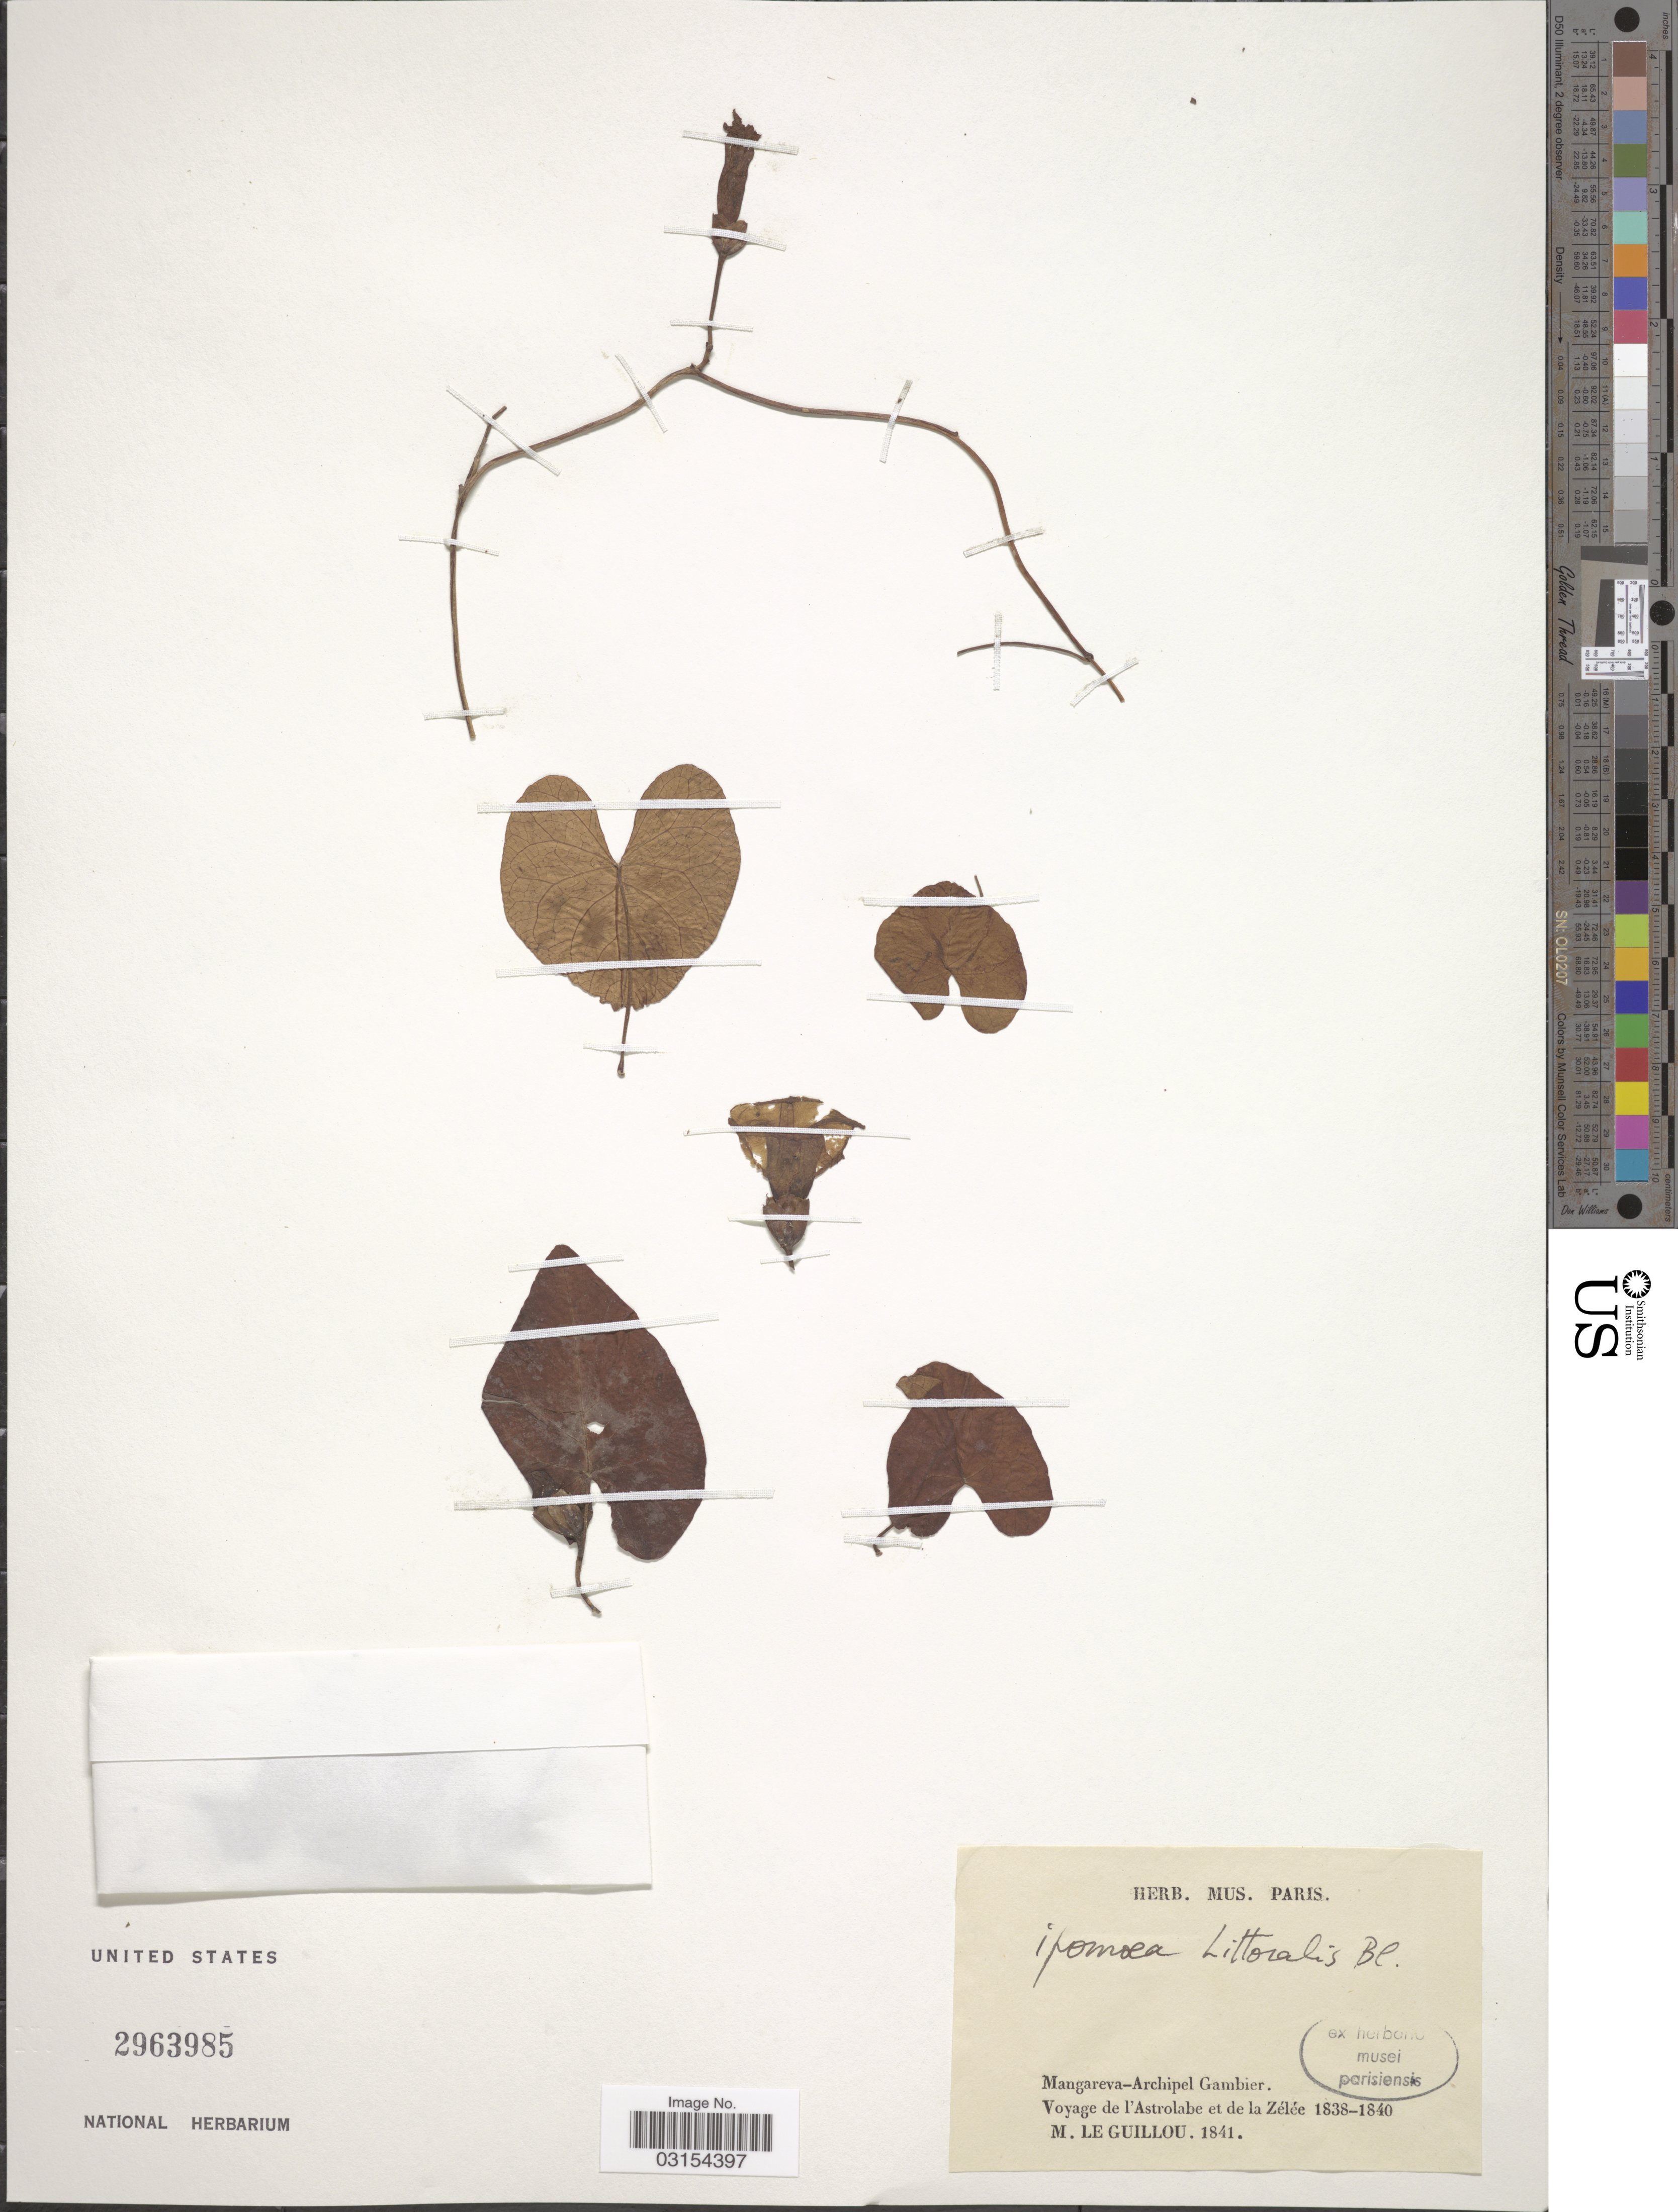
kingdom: Plantae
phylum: Tracheophyta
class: Magnoliopsida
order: Solanales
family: Convolvulaceae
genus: Ipomoea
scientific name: Ipomoea littoralis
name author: Blume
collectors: M. Le Guillou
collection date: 1841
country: French Polynesia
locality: Mangareva-Archipel Gambier.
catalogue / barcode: US 2963985